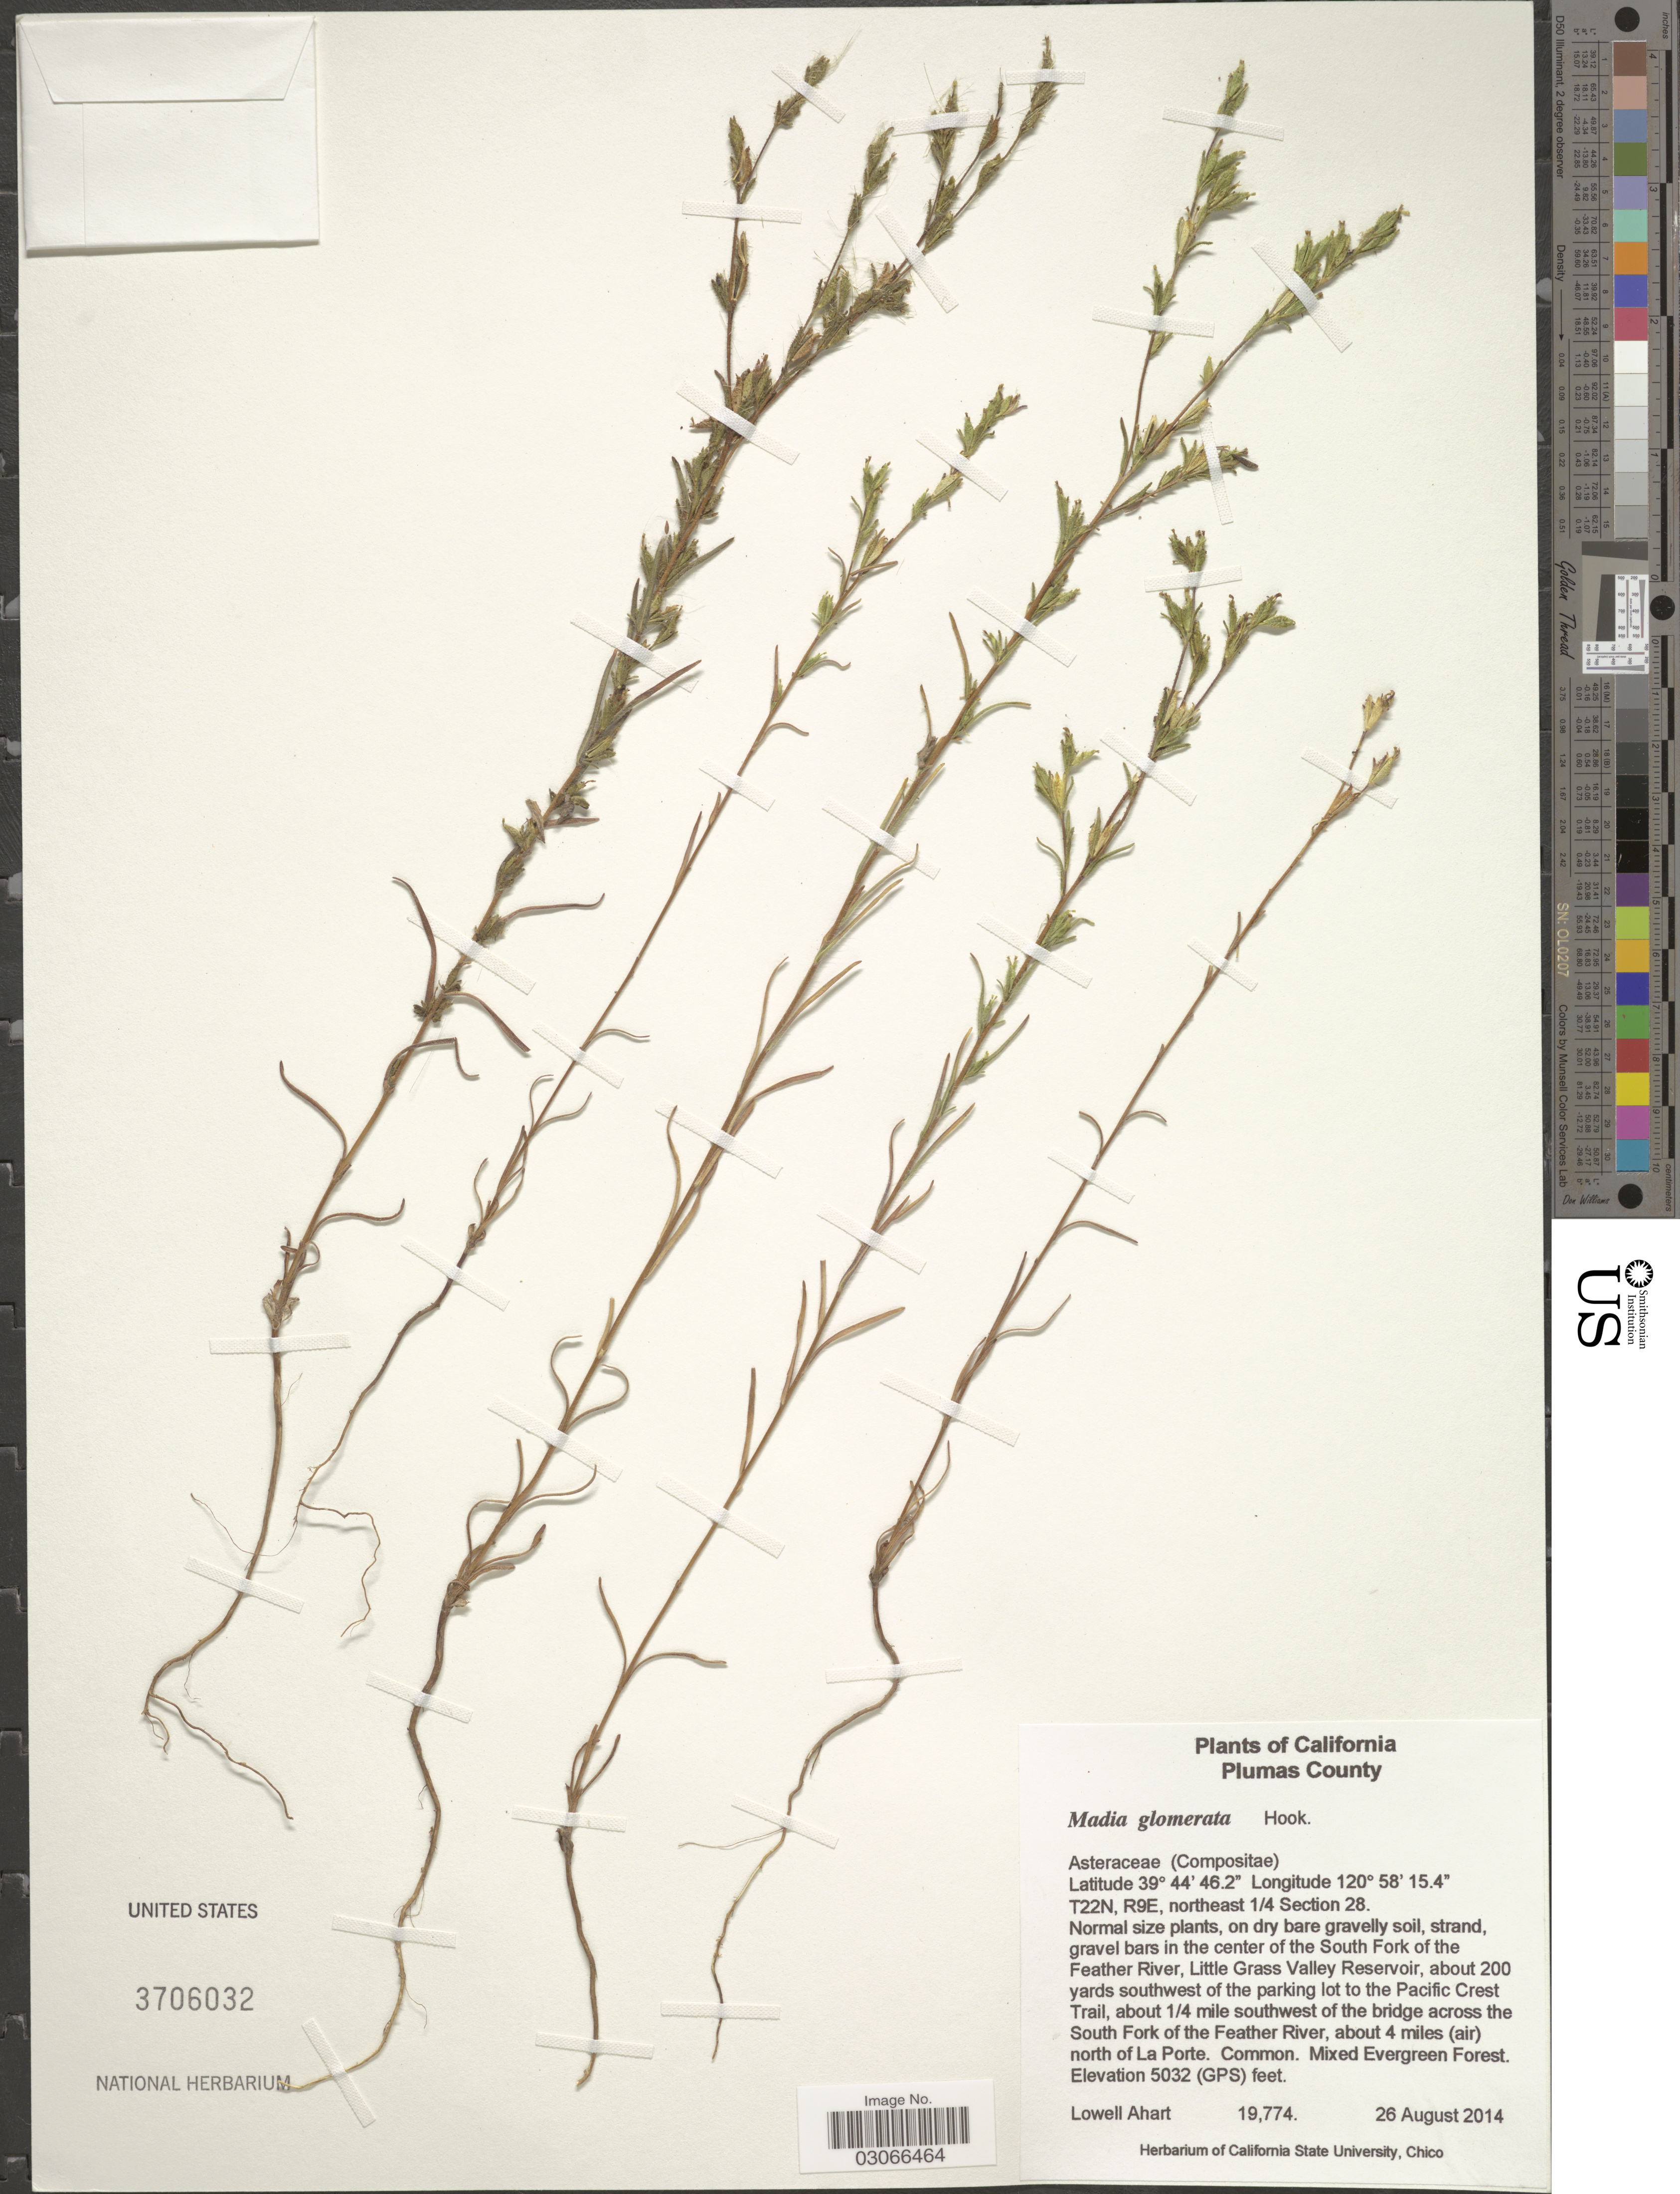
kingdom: Plantae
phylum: Tracheophyta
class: Magnoliopsida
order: Asterales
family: Asteraceae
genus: Madia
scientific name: Madia glomerata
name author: Hook.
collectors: L. Ahart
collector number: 19774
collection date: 2014-08-26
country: United States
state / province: California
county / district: Plumas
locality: Plumas County. T22N, R9E, northeast ¼ Section 28, gravel bars in the center of the South Fork of the Feather River, Little Grass Valley Reservoir, about 200 yards southwest of the parking lot to the Pacific Crest Trail, about ¼ mile southwest of the bridge across the South Fork of the Feather River, about 4 miles (air) north of La Porte.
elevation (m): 1534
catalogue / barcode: US 3706032